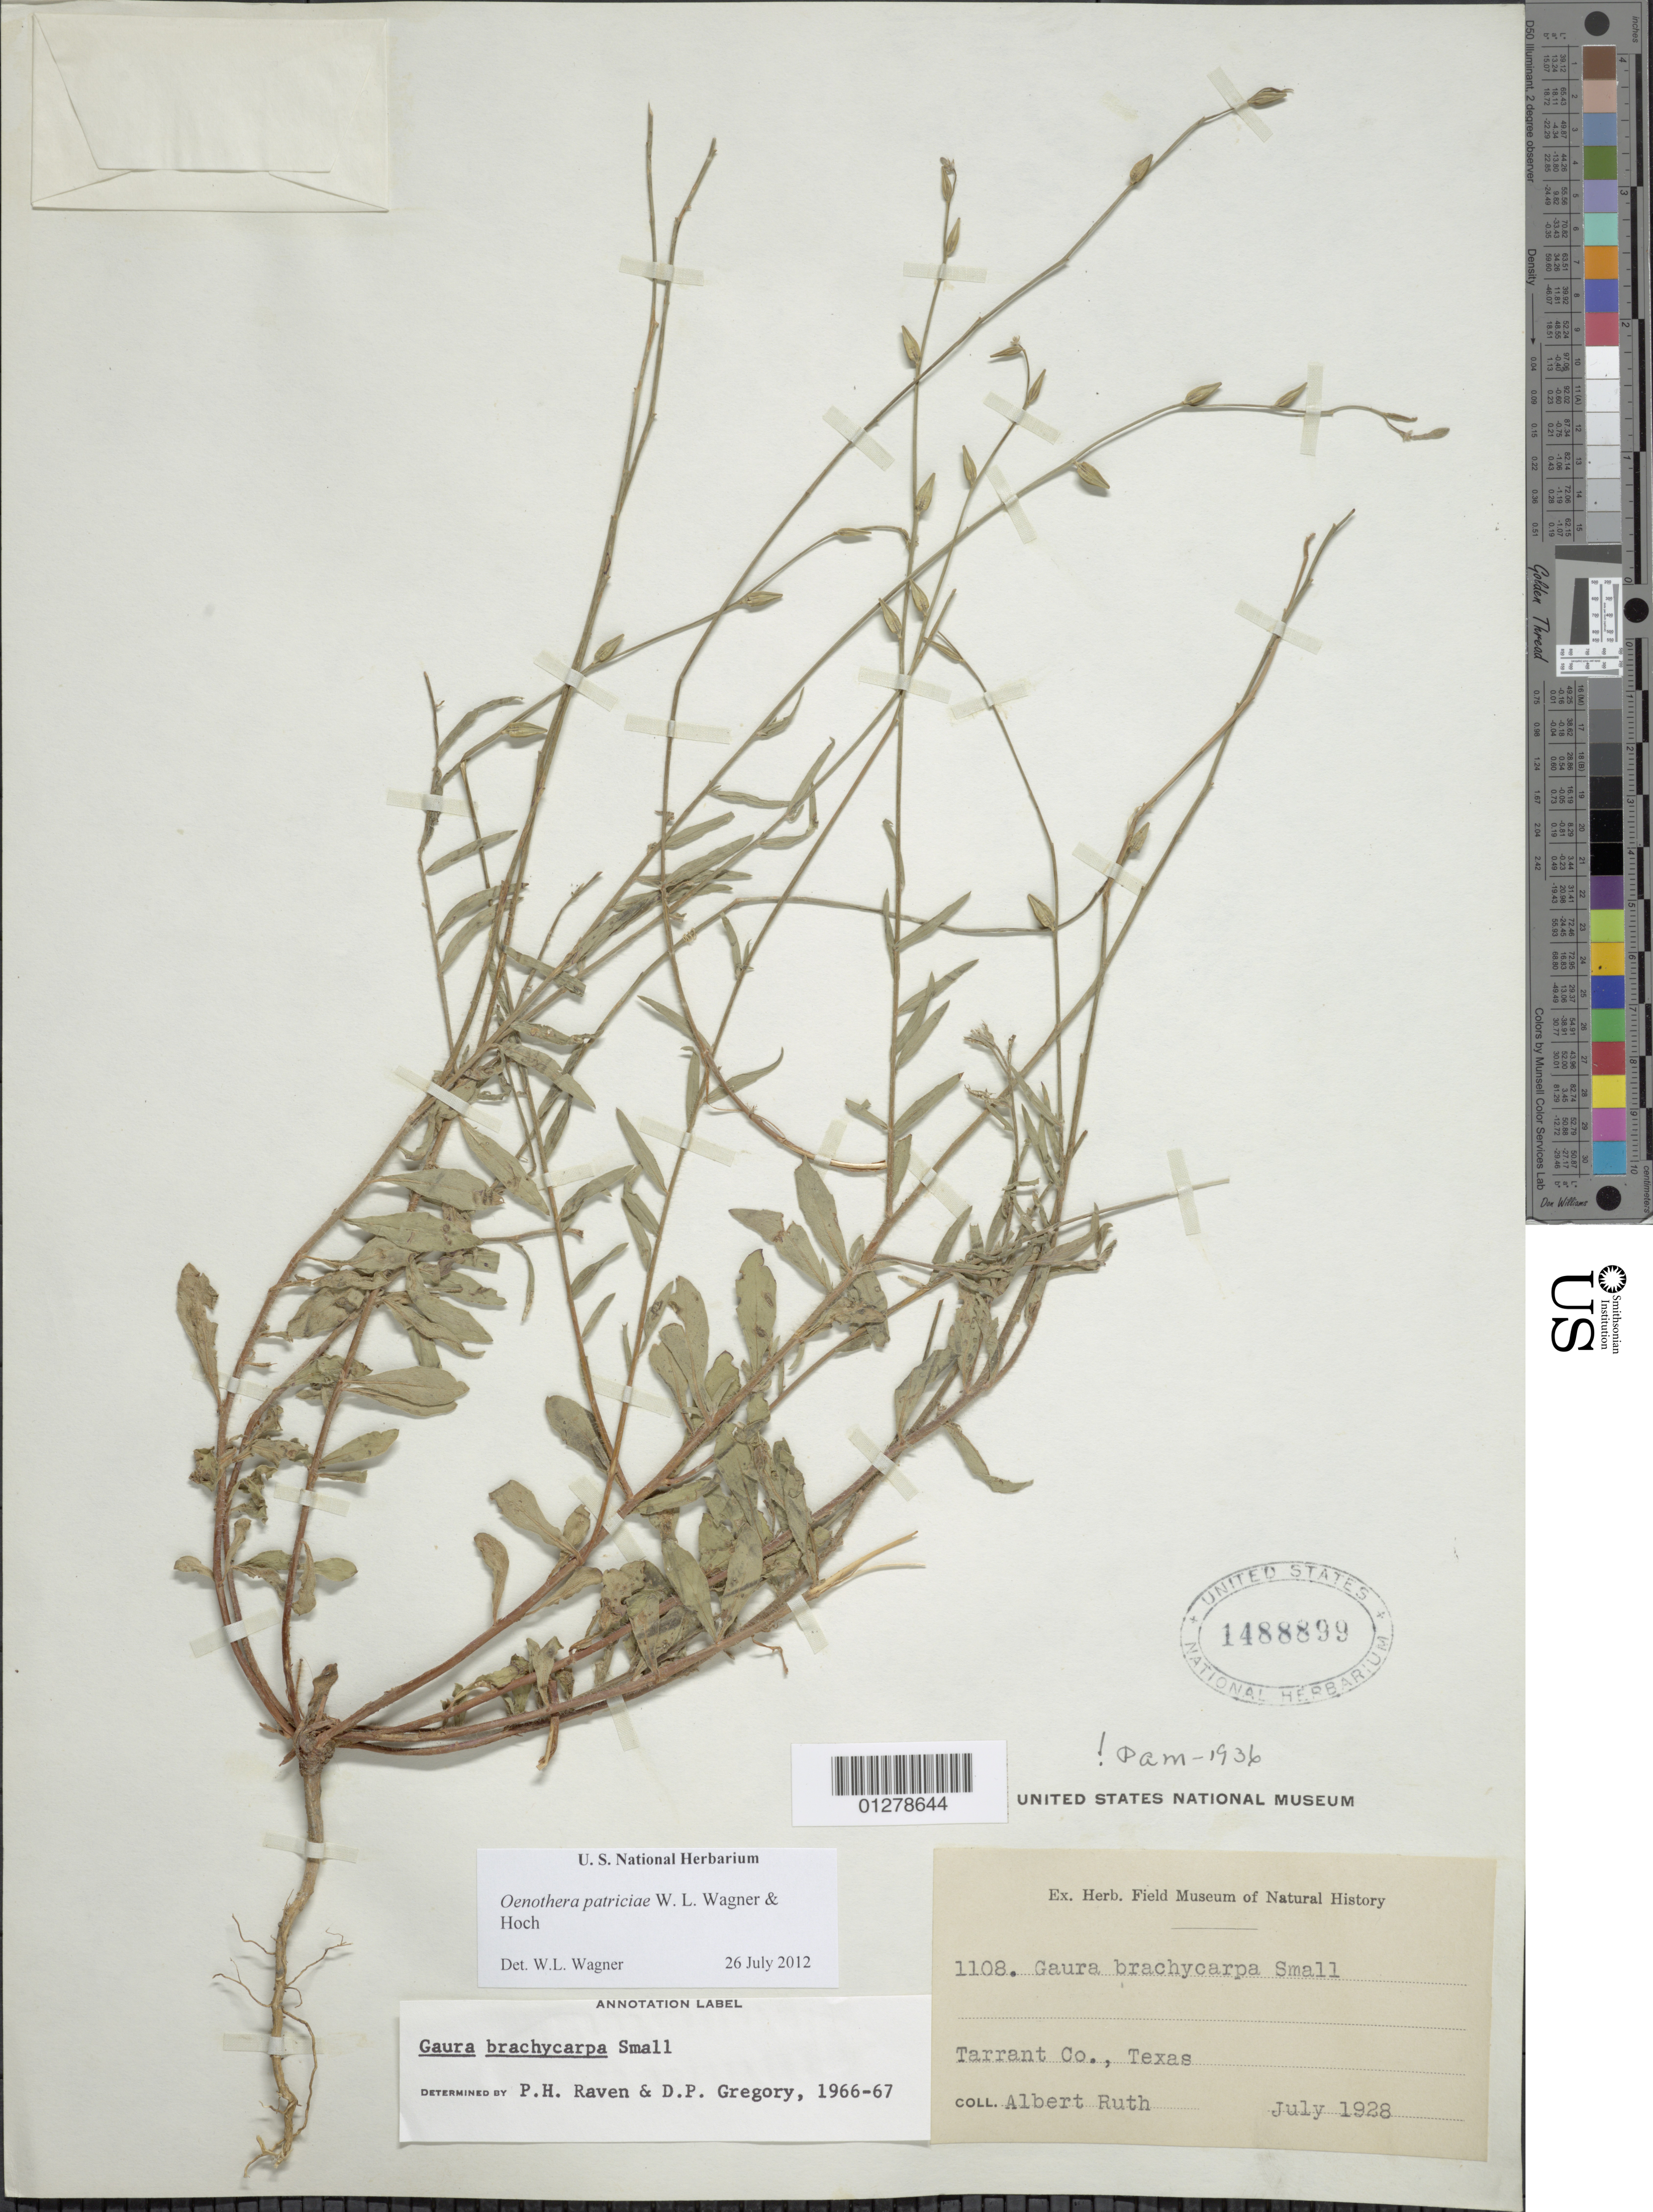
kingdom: Plantae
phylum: Tracheophyta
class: Magnoliopsida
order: Myrtales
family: Onagraceae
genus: Oenothera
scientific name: Oenothera patriciae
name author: W.L. Wagner & Hoch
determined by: Wagner, W. L., (BOT), Smithsonian Institution - National Museum of Natural History (UNITED STATES)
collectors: A. Ruth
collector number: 1108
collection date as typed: Jul 1928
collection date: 1928-07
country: United States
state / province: Texas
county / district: Tarrant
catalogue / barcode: US 1488899